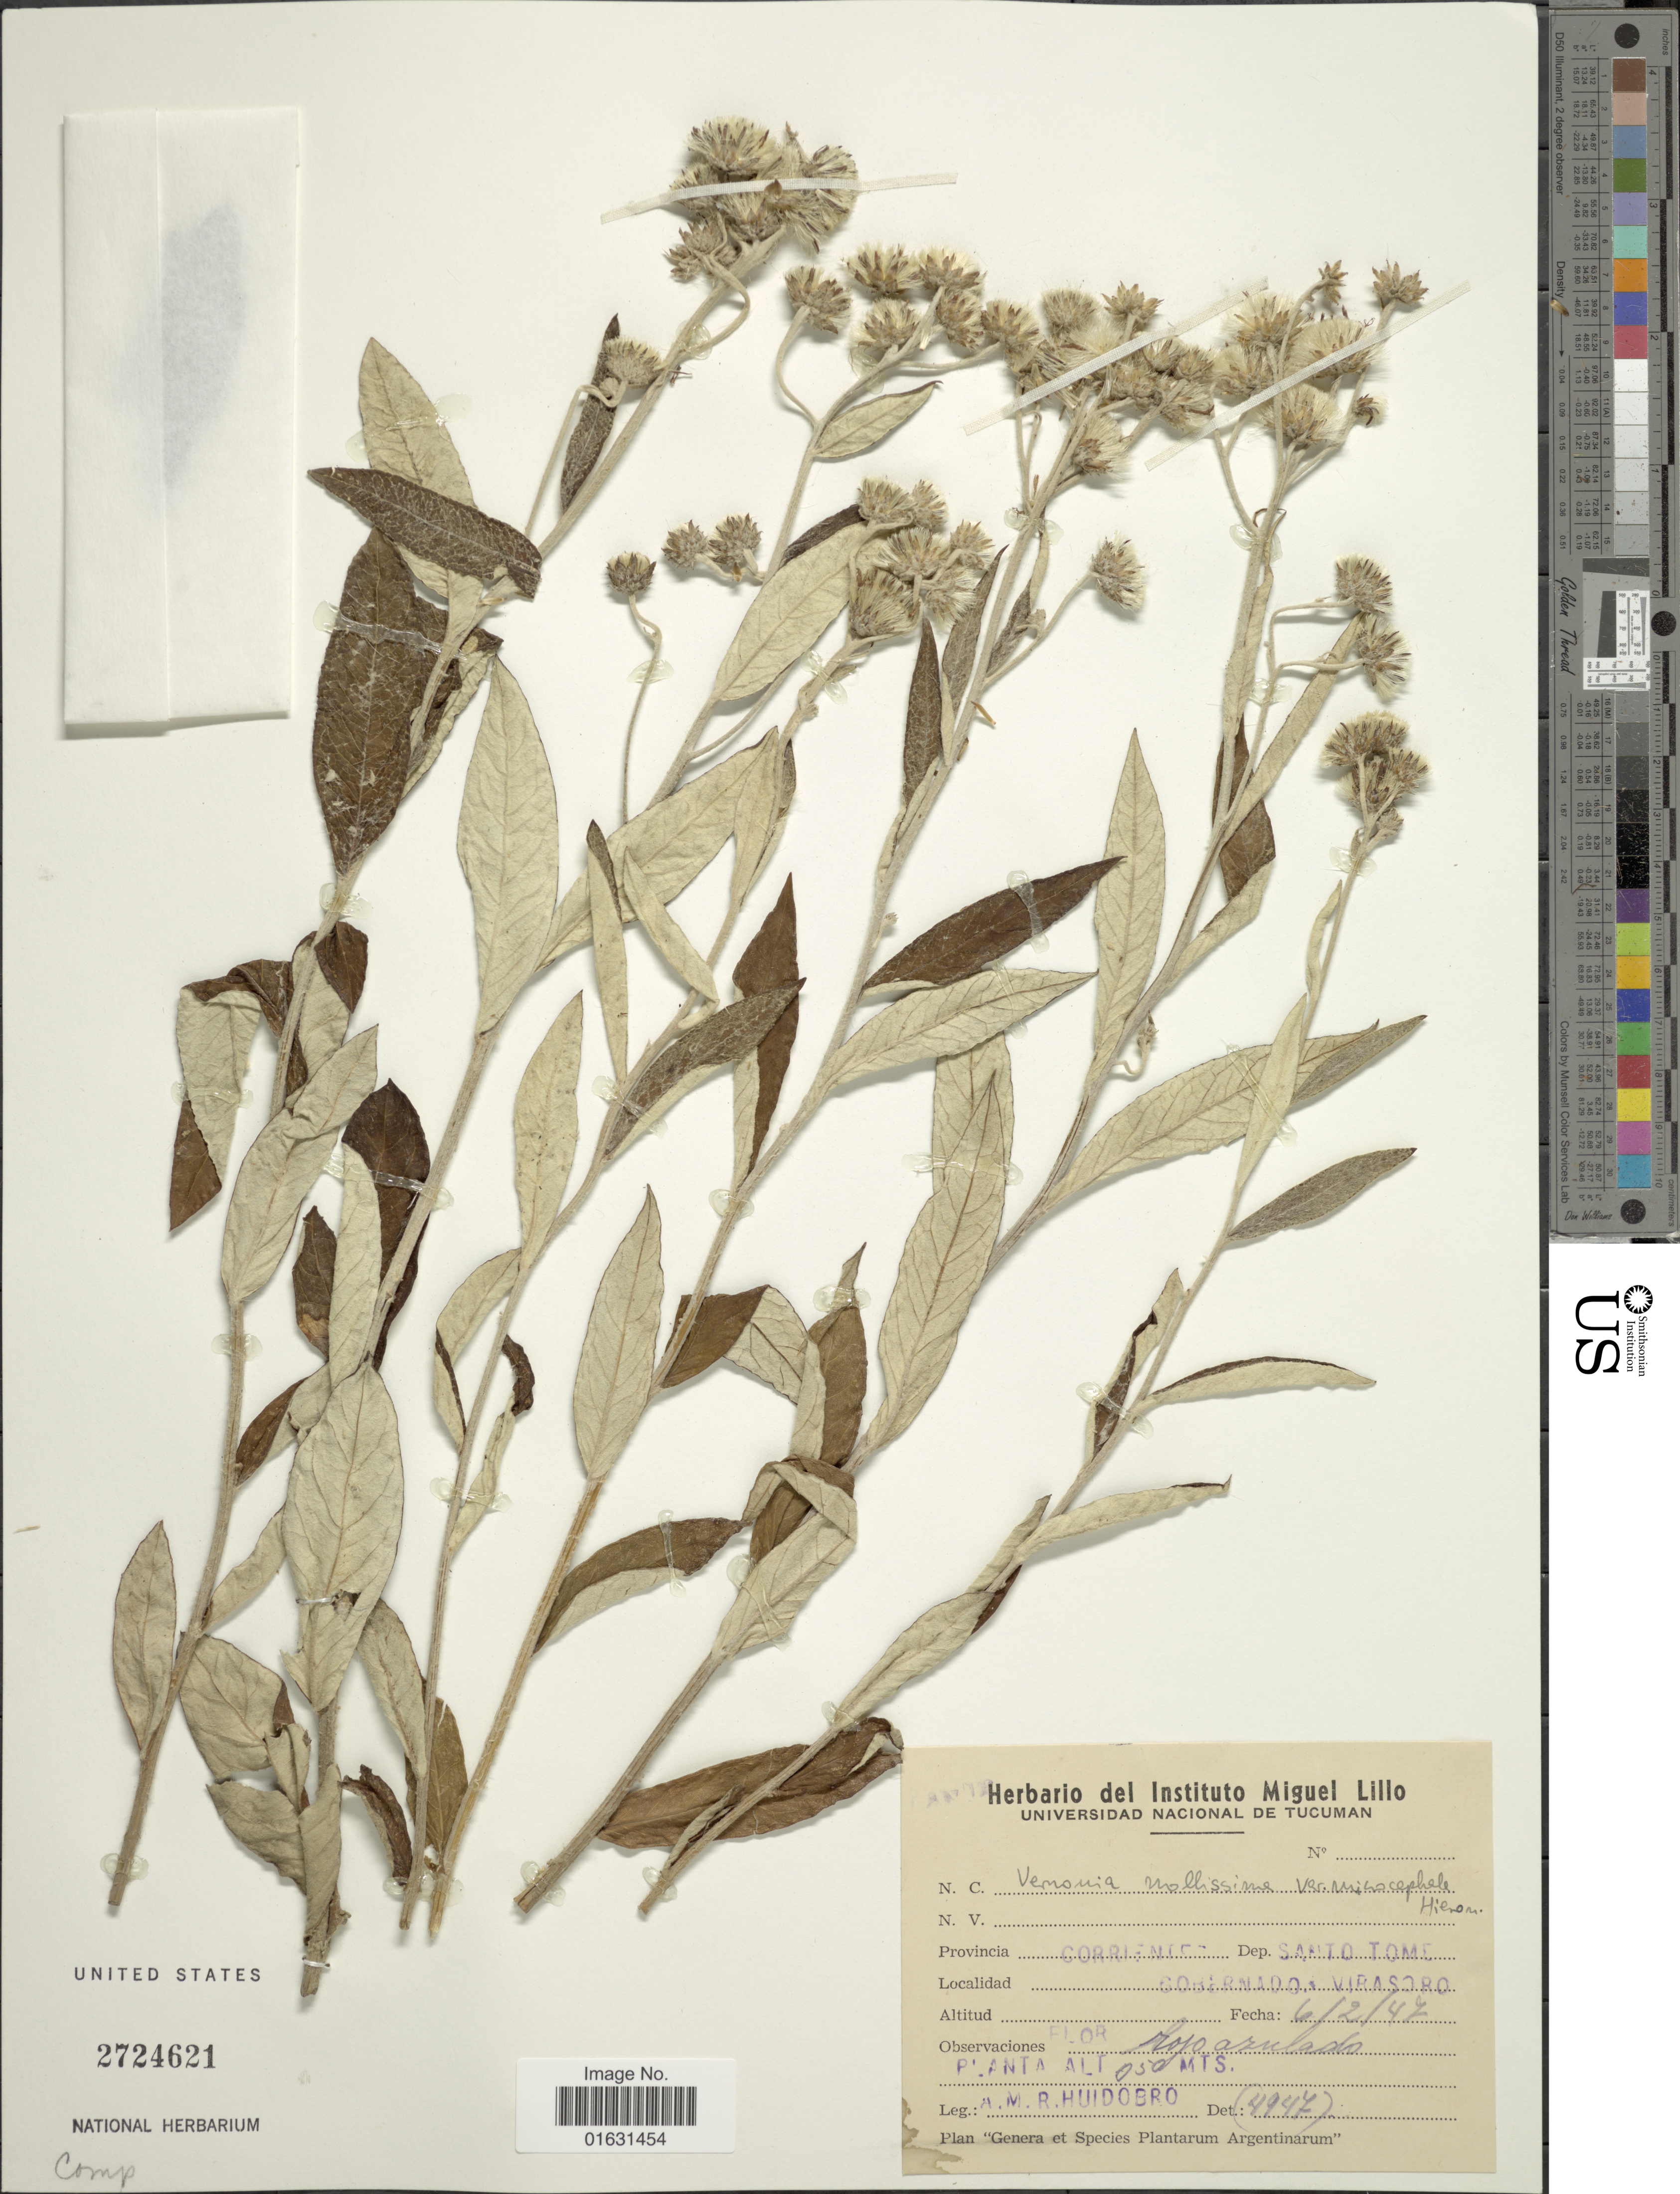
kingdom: Plantae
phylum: Tracheophyta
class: Magnoliopsida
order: Asterales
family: Asteraceae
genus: Lessingianthus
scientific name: Lessingianthus mollissimus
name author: (D. Don ex Hook. & Arn.) H. Rob.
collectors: A. M. R. Huidobro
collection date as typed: Transcribed d/m/y: 6/2/47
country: Argentina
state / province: Corrientes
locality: Dept. Santo Tome, Gobernador, Virasoro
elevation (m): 50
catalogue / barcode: US 2724621